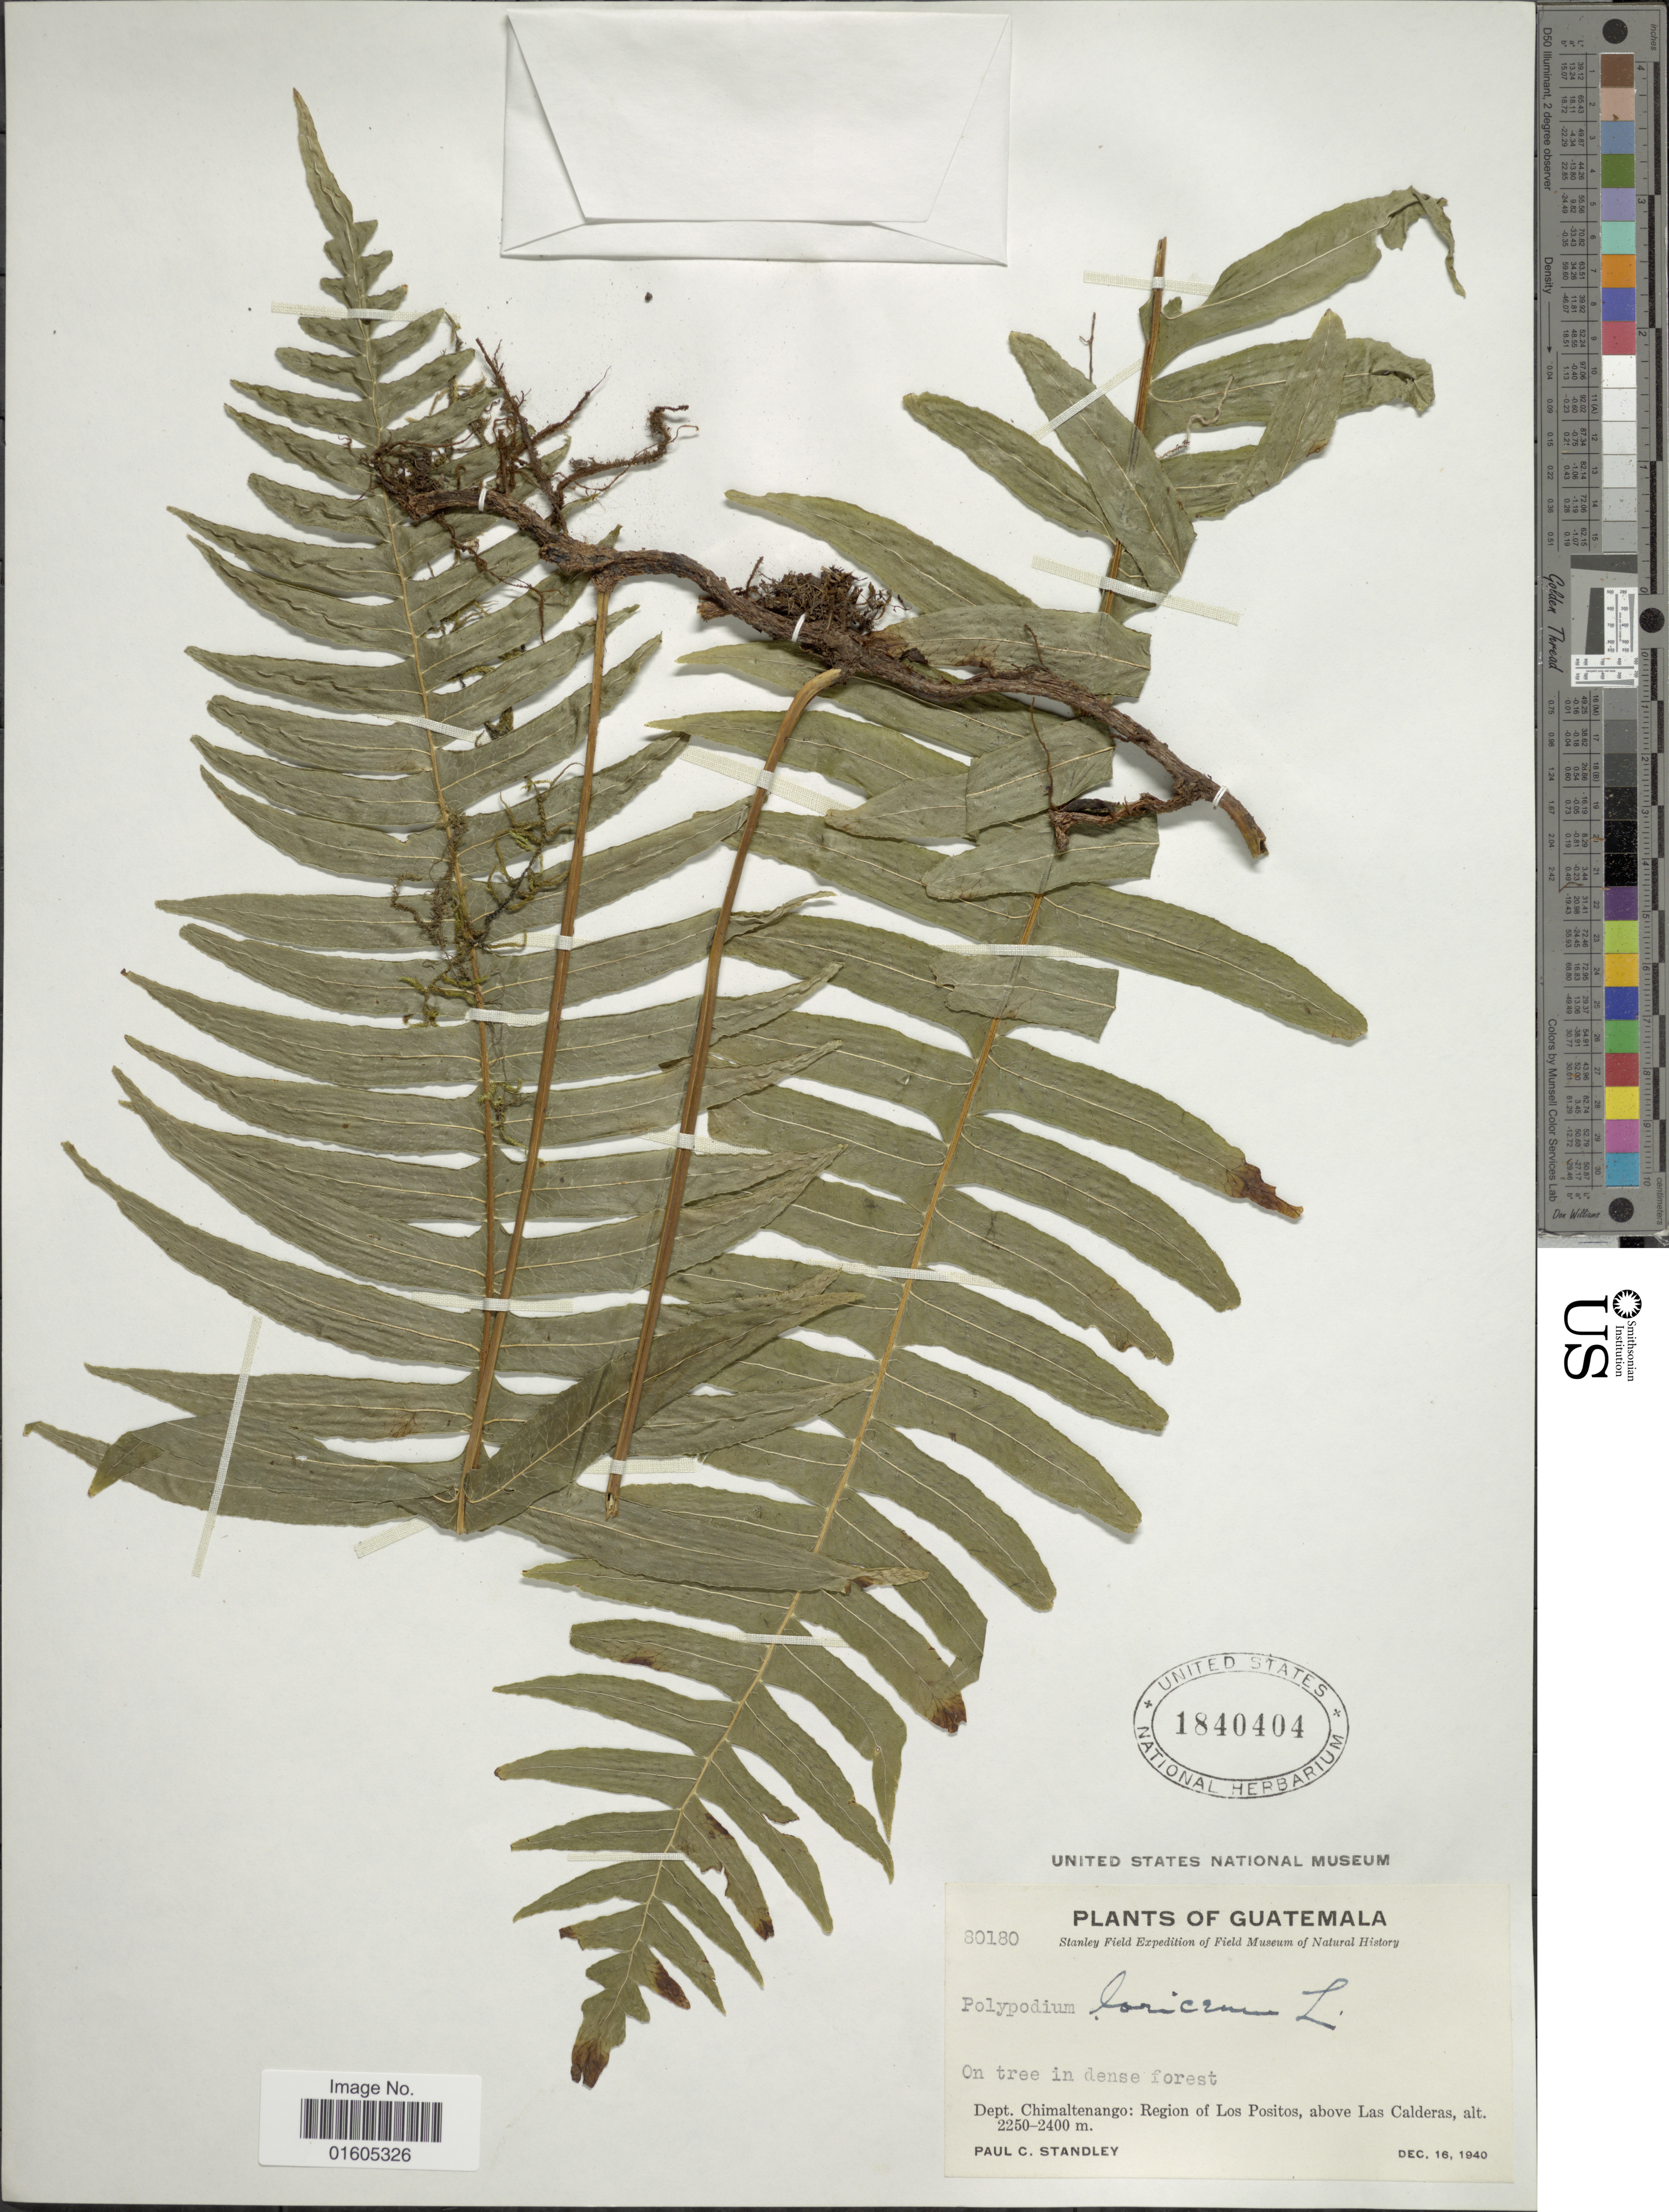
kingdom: Plantae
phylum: Tracheophyta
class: Polypodiopsida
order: Polypodiales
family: Polypodiaceae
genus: Serpocaulon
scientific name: Serpocaulon loriceum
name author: (L.) A.R. Sm.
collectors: P. C. Standley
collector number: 80180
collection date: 1940-12-16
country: Guatemala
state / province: Chimaltenango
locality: Dept. Chimaltenango: Region of Los Positos, above Las Calderas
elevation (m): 2250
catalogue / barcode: US 1840404